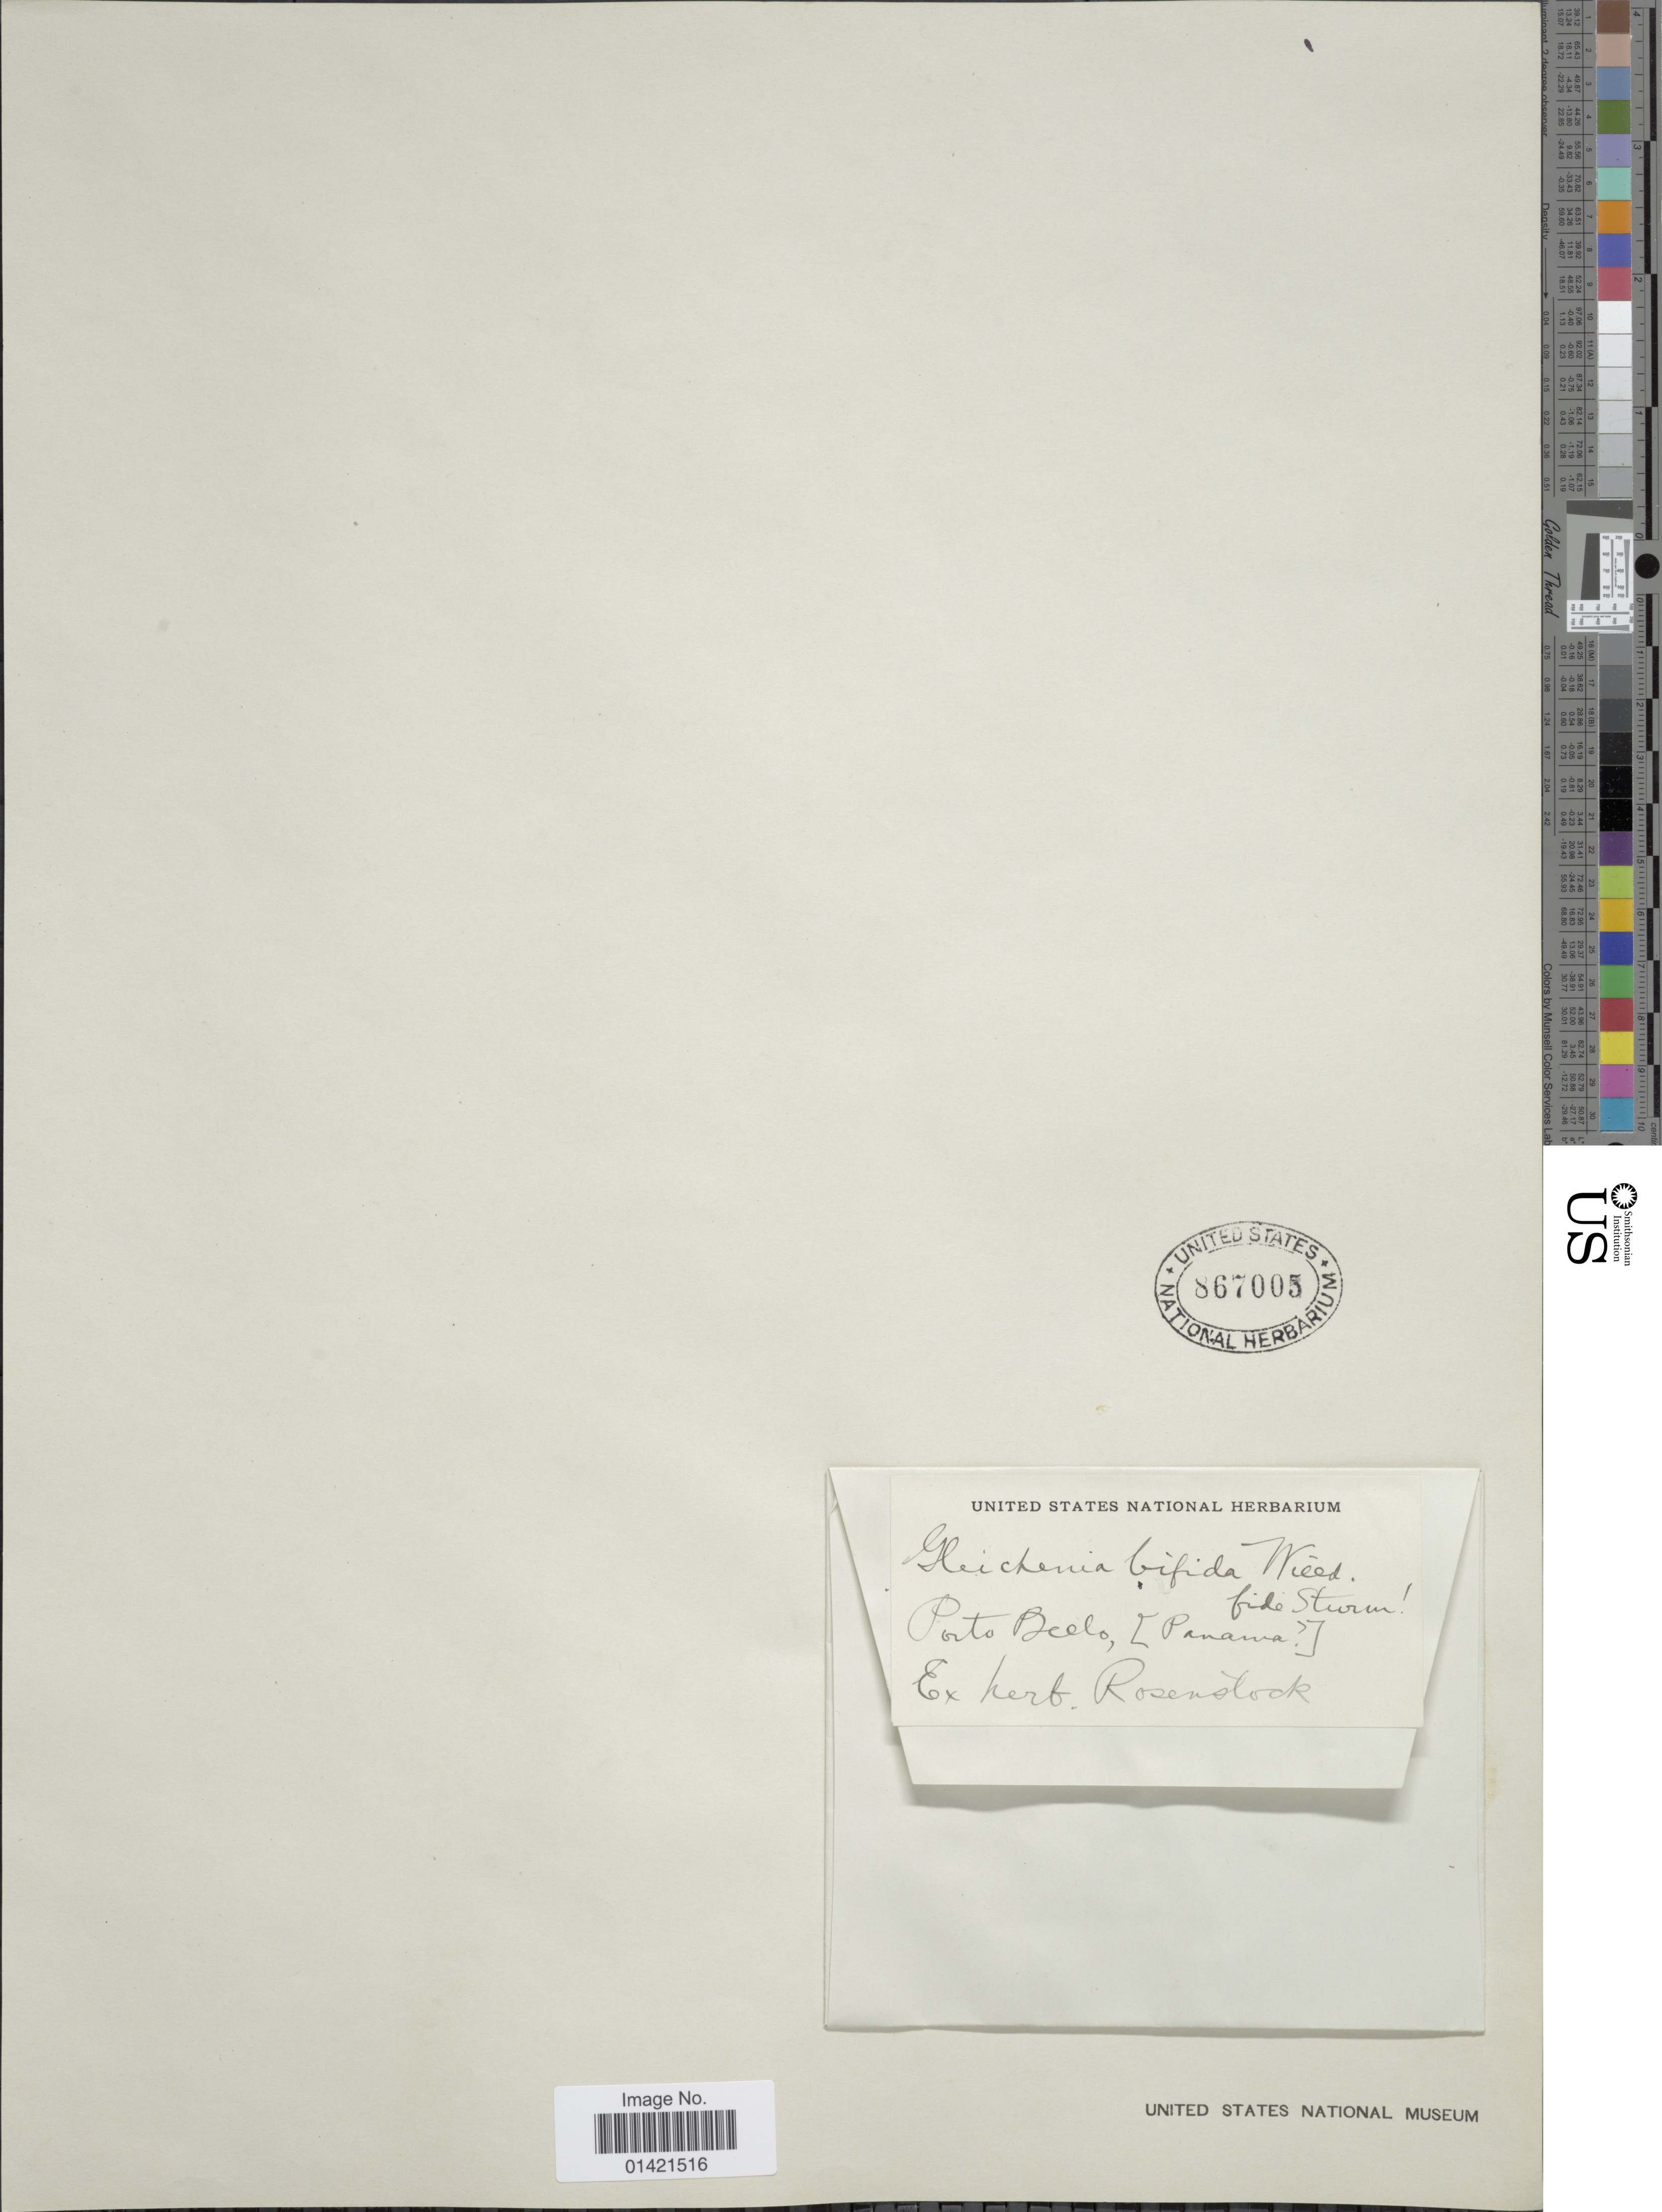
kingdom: Plantae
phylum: Tracheophyta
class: Polypodiopsida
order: Gleicheniales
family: Gleicheniaceae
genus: Sticherus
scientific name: Sticherus bifidus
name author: (Willd.) Ching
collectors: ex herb. Rosenstock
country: Panama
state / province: Panamá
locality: Porto Beelo.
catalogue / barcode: US 867005